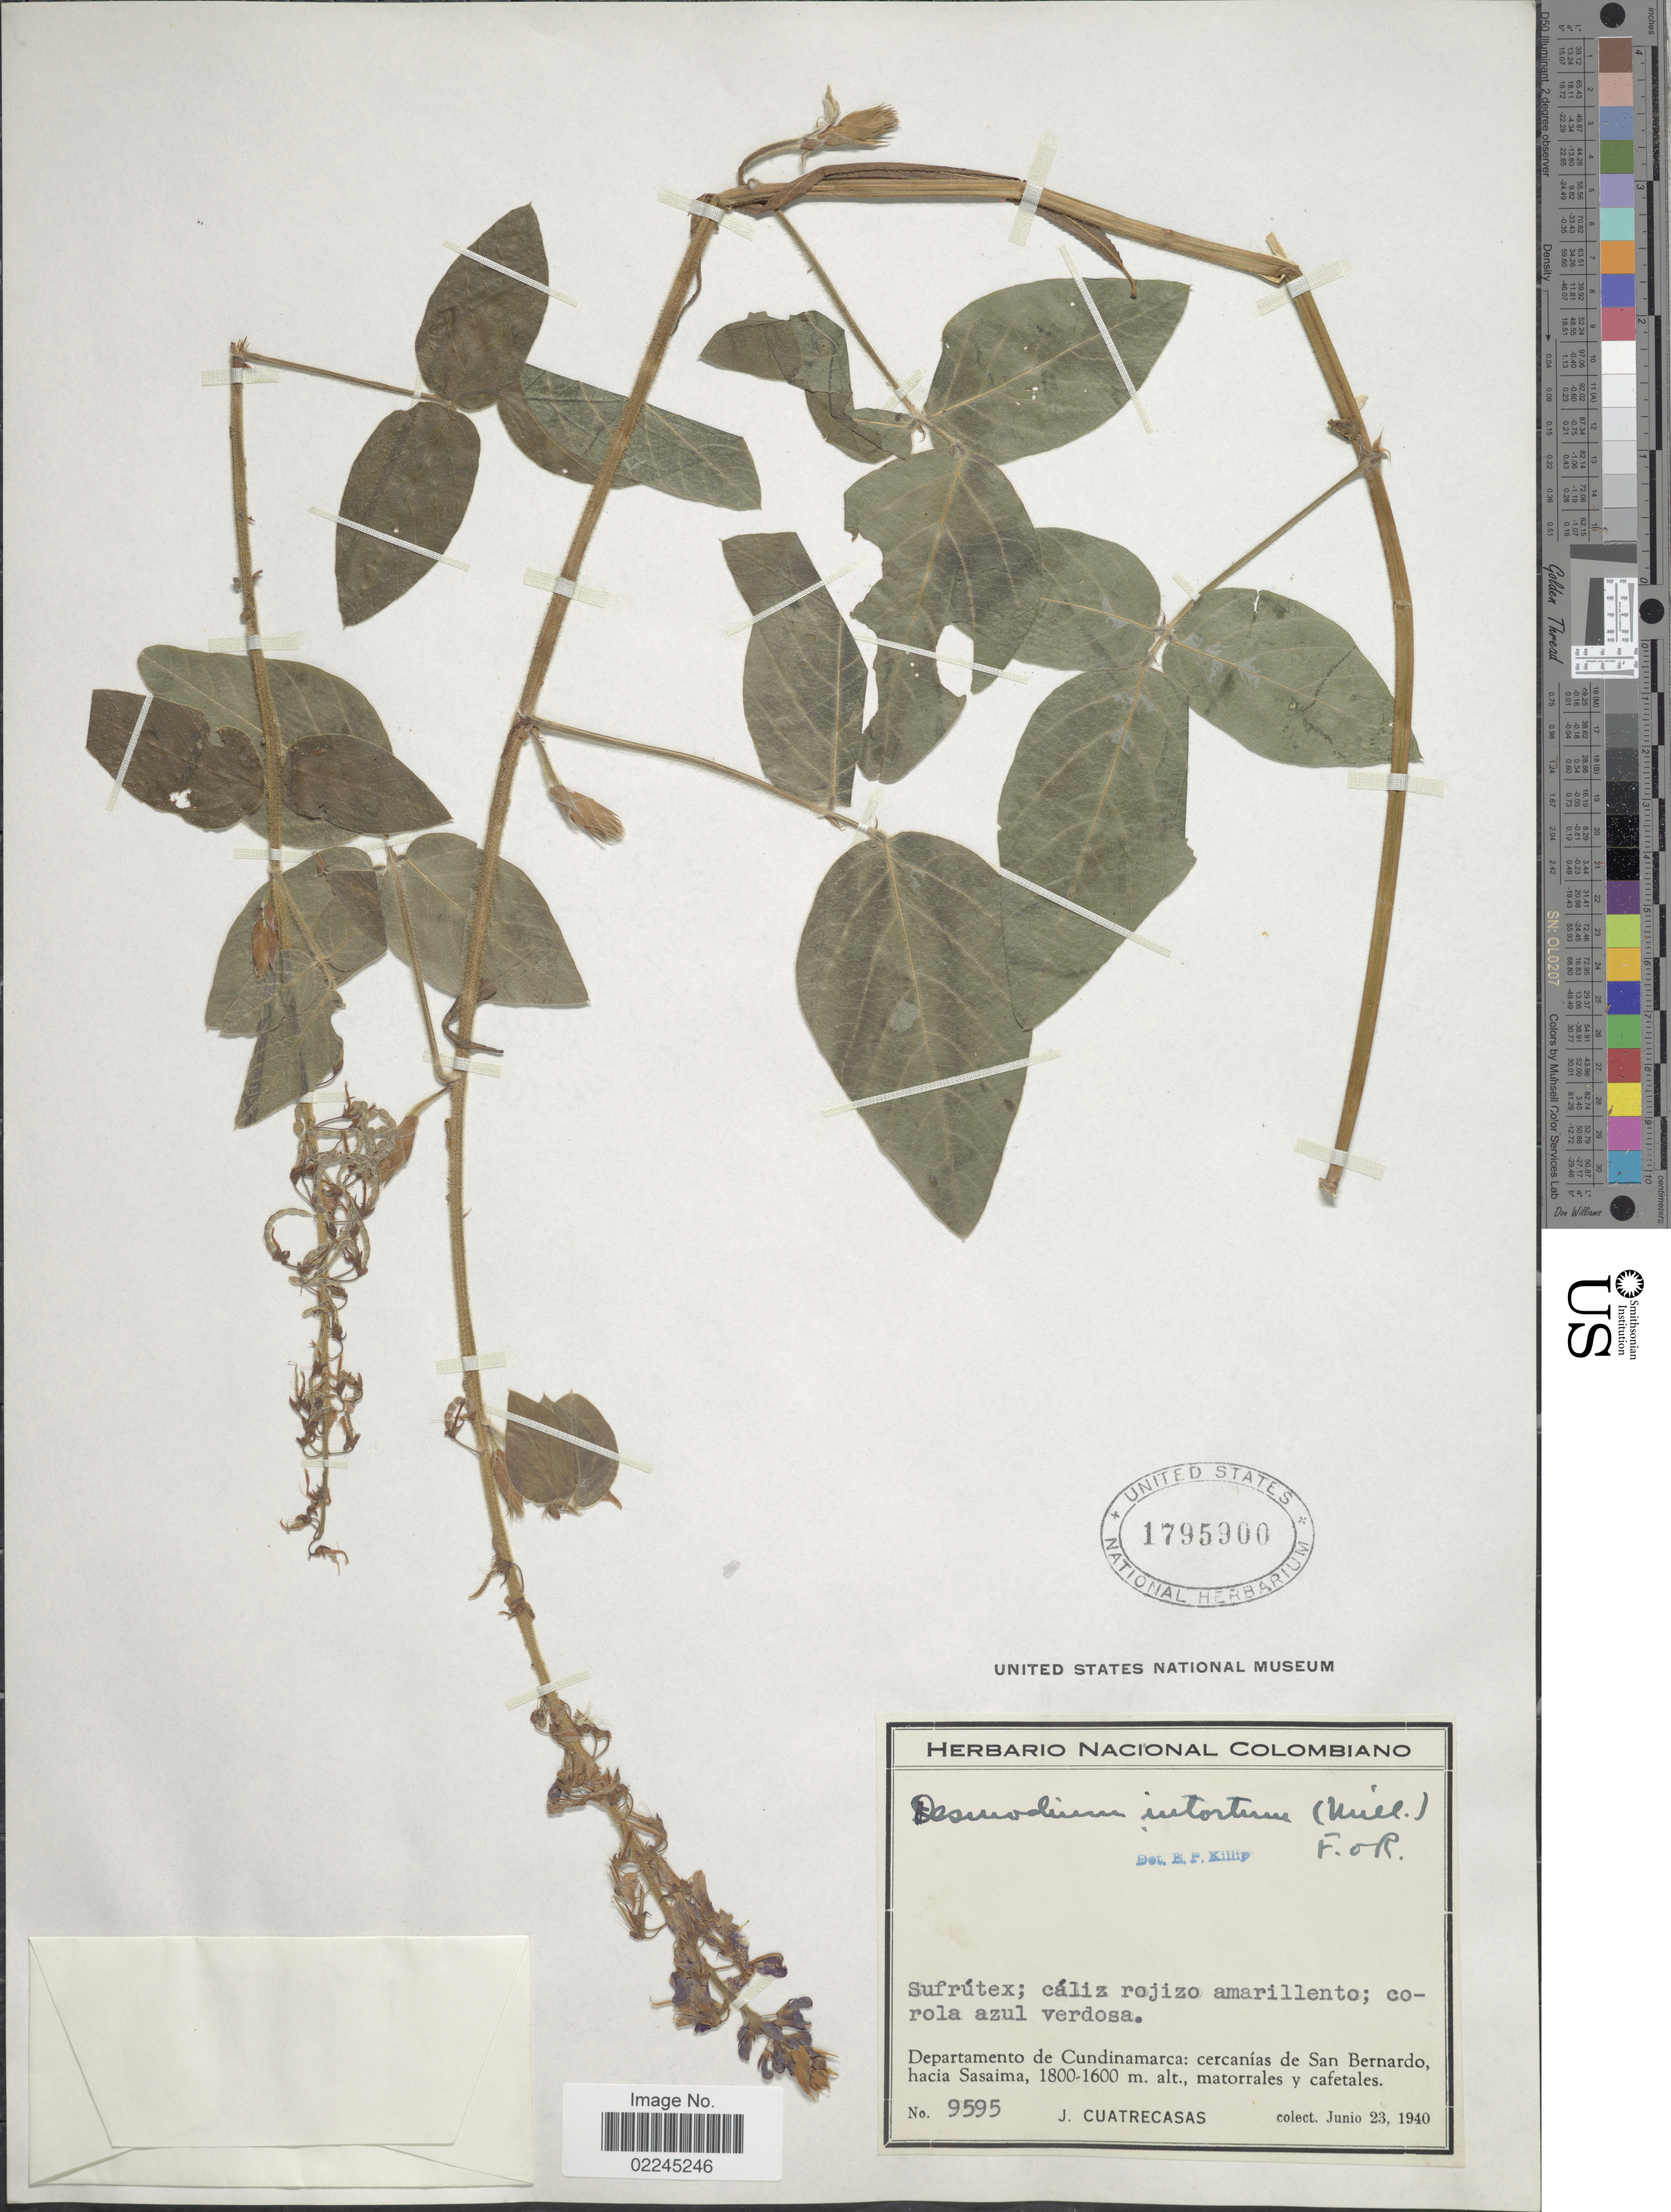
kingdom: Plantae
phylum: Tracheophyta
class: Magnoliopsida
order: Fabales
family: Fabaceae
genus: Desmodium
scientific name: Desmodium intortum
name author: (Mill.) Urb.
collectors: J. Cuatrecasas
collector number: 9595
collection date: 1940-06-23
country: Colombia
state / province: Cundinamarca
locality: Departamento de Cundinamarca: cercanias de San Bernardo, hacia Sasaima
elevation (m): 1600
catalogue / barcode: US 1795900